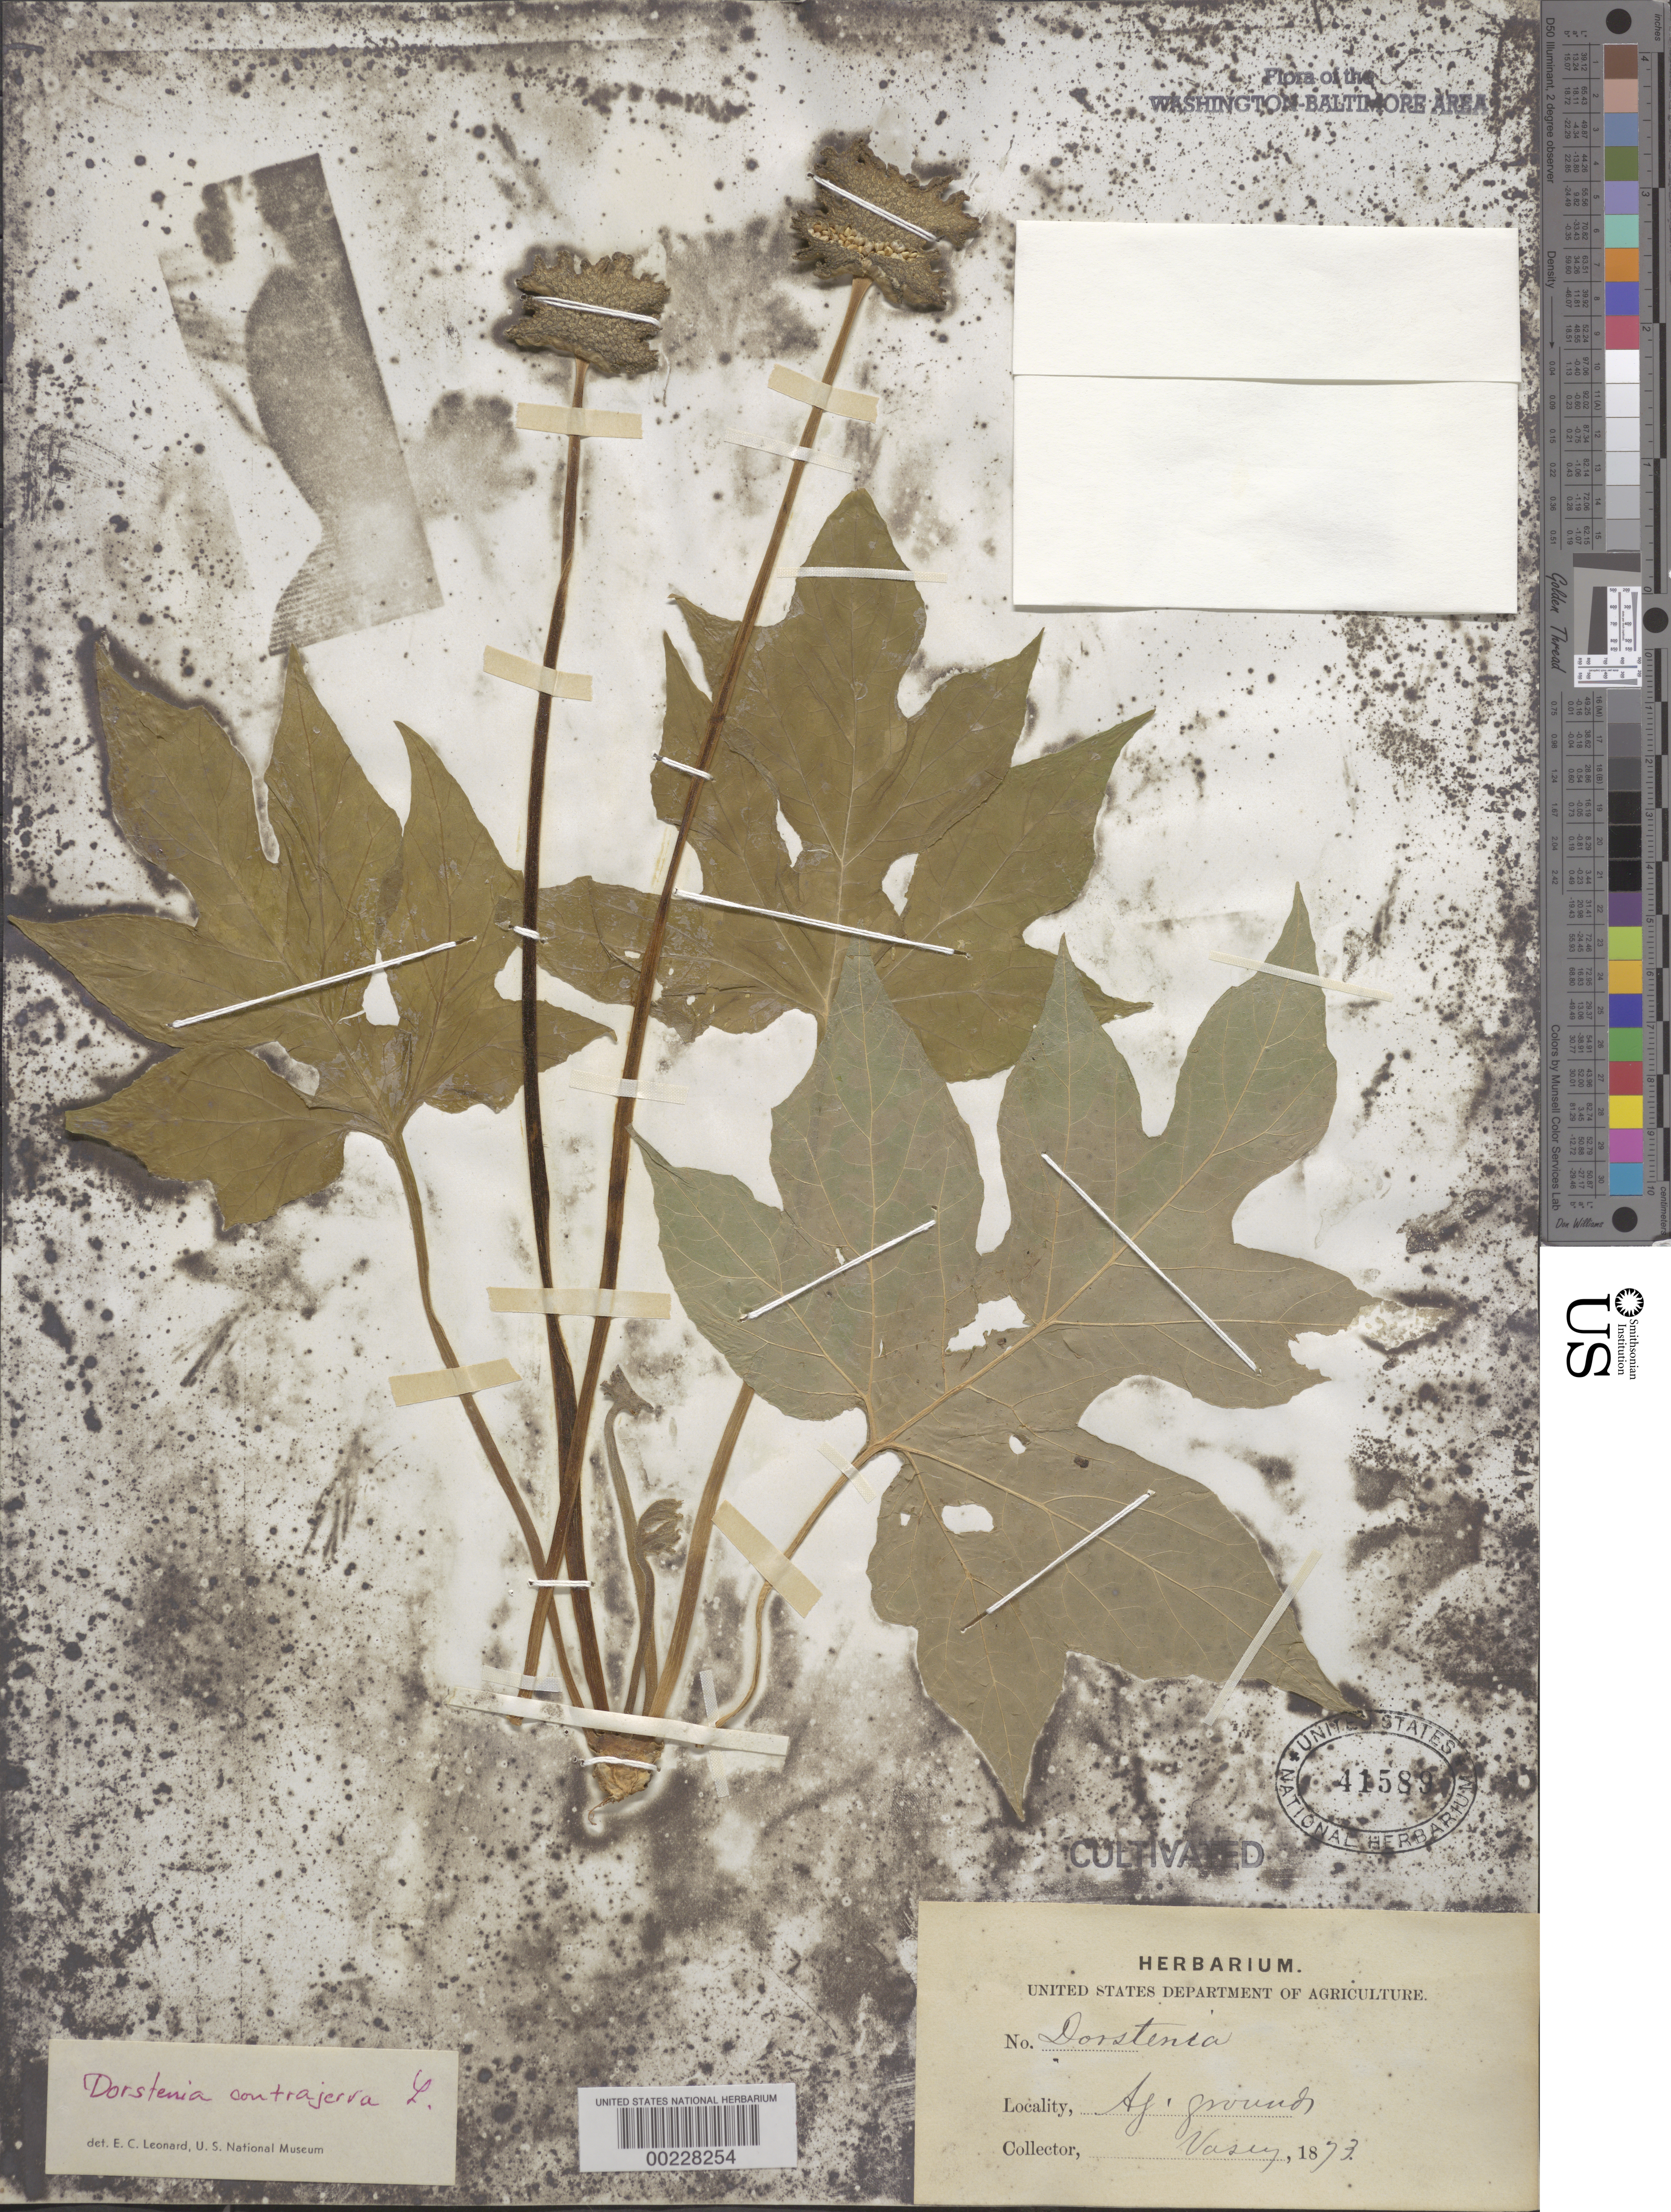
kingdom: Plantae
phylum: Tracheophyta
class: Magnoliopsida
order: Rosales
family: Moraceae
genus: Dorstenia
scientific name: Dorstenia contrajerva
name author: L.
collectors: G. R. Vasey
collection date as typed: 1873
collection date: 1873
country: United States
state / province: District of Columbia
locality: Agricultural grounds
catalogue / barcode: US 41589